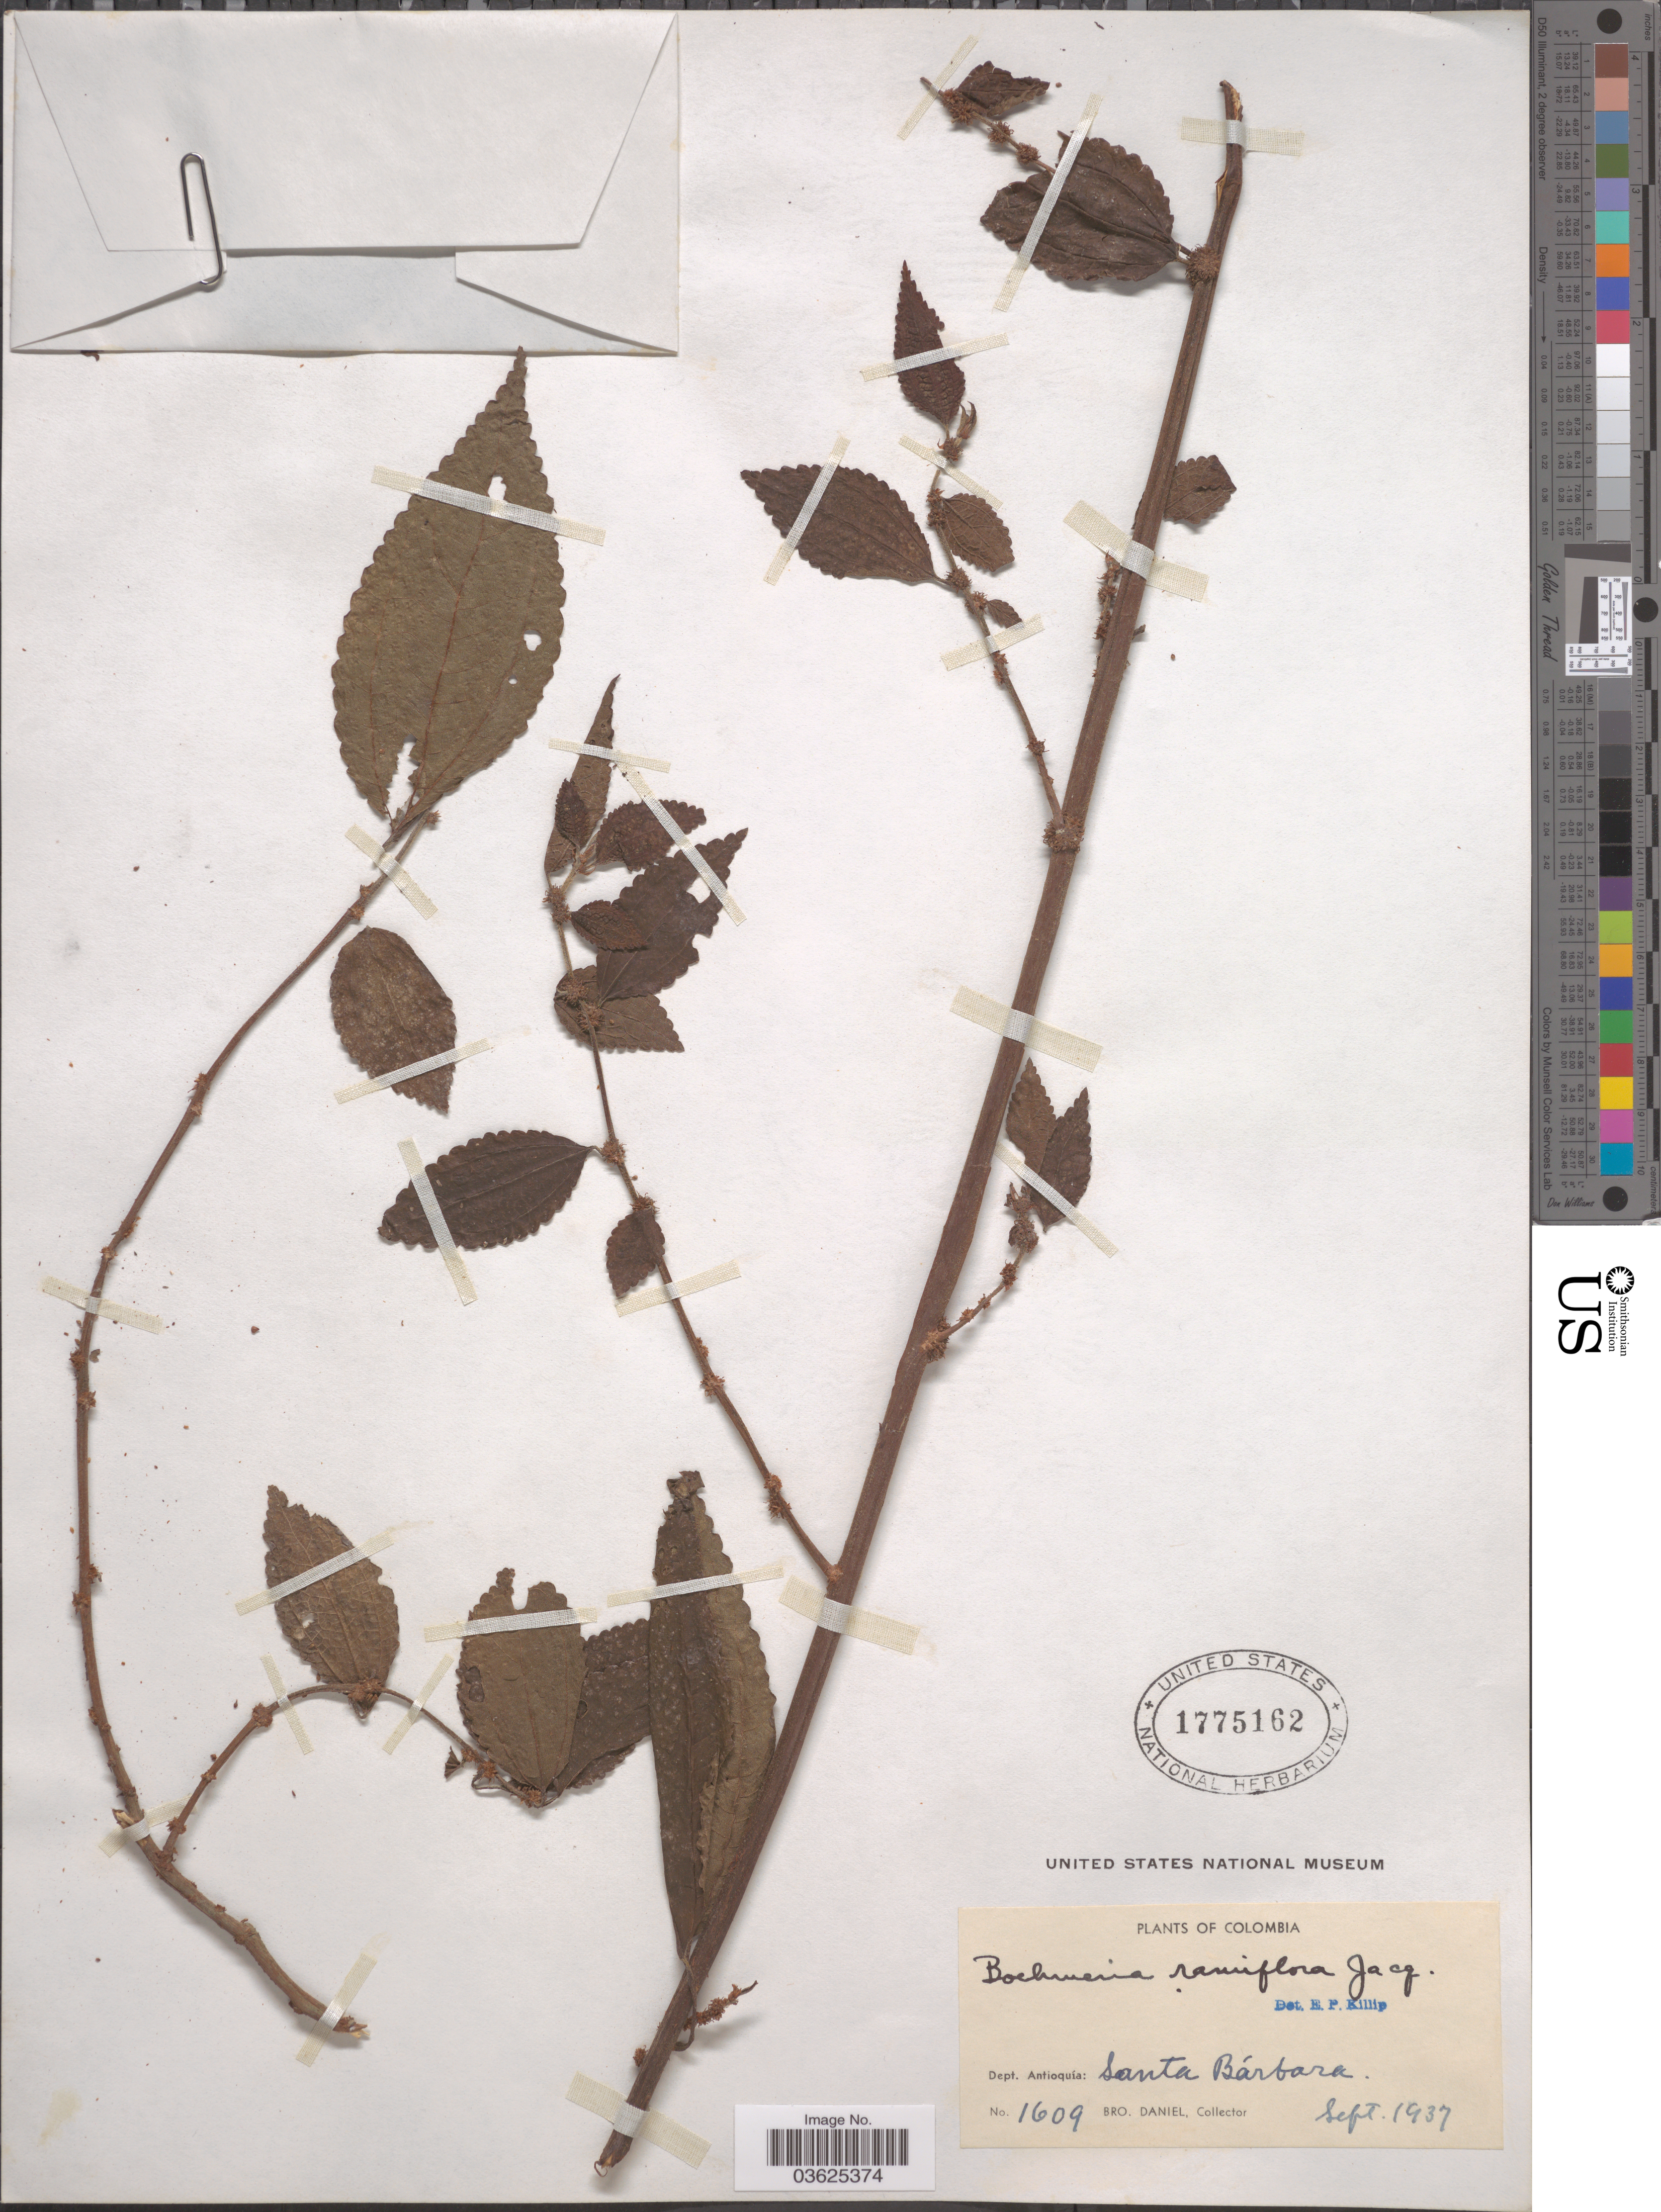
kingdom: Plantae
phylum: Tracheophyta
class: Magnoliopsida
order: Rosales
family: Urticaceae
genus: Boehmeria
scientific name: Boehmeria ramiflora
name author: Jacq.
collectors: Bro. Daniel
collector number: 1609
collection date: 1937-09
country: Colombia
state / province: Antioquia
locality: Dept. Antioquía: Santa Bárbara.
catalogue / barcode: US 1775162